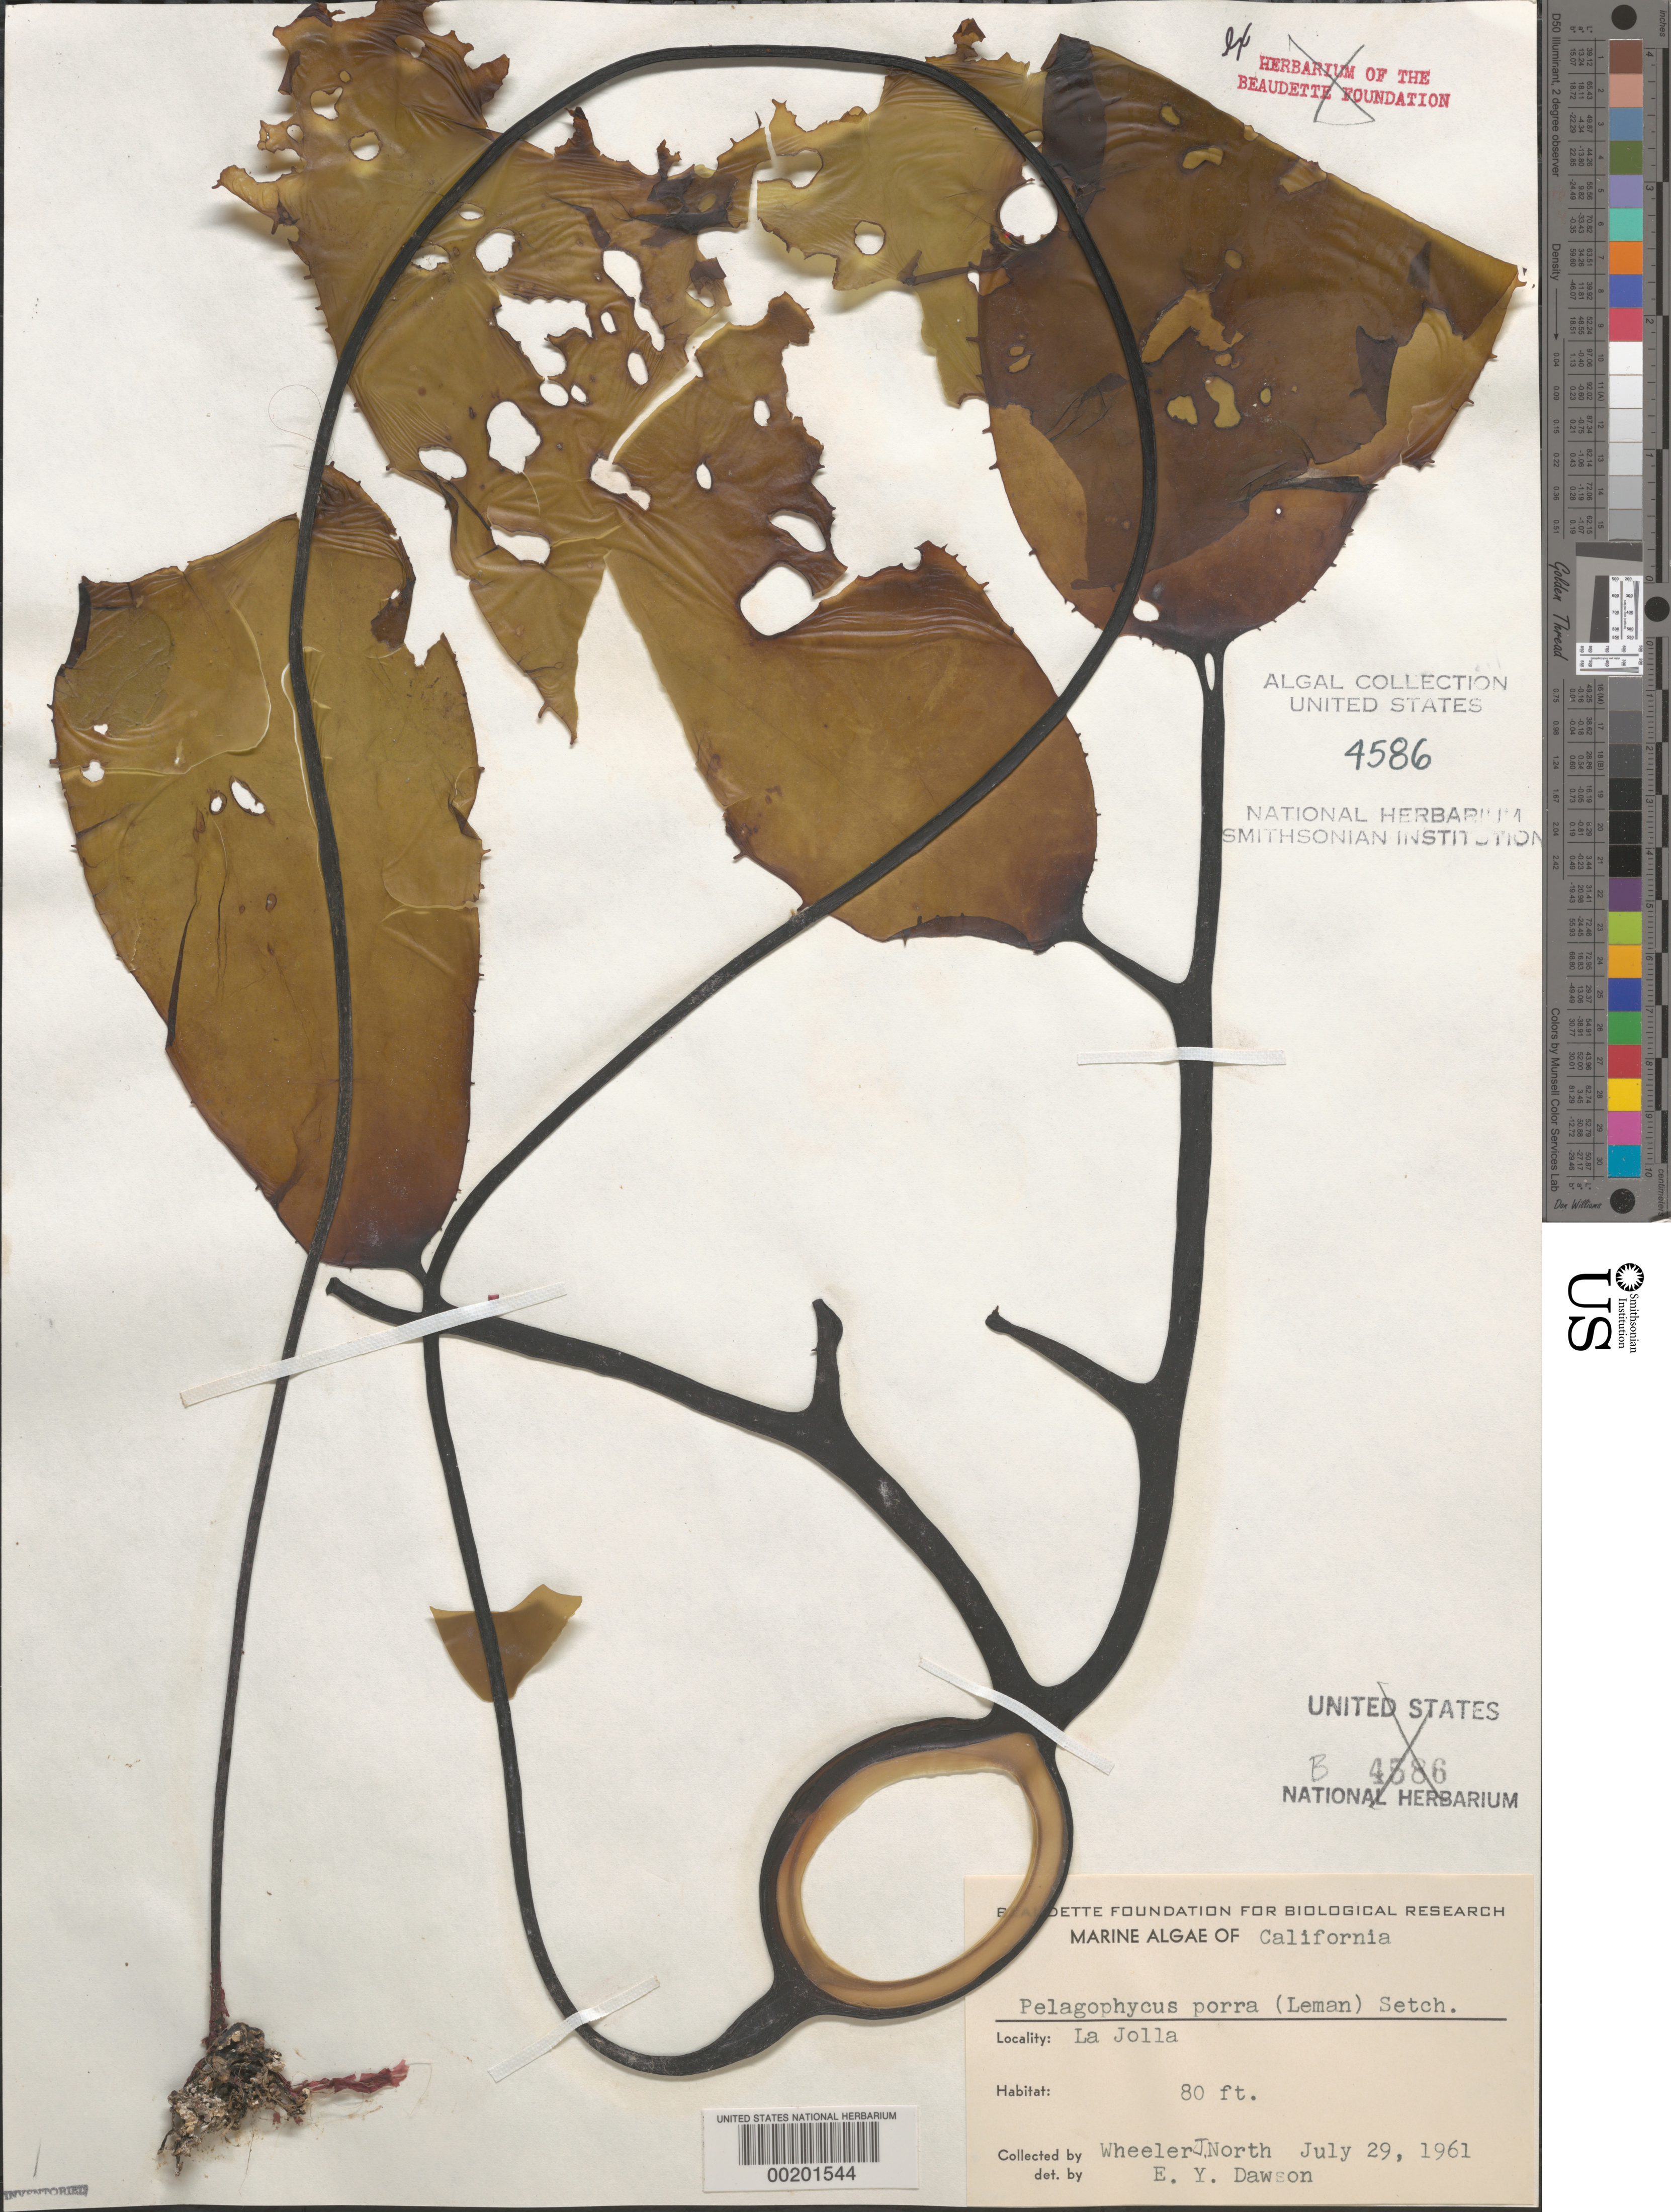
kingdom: Chromista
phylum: Ochrophyta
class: Phaeophyceae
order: Laminariales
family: Laminariaceae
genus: Pelagophycus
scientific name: Pelagophycus porra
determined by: Dawson, E. Y.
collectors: W. North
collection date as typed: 29 Jul 1961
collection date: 1961-07-29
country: United States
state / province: California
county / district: San Diego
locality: La Jolla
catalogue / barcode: US 4586